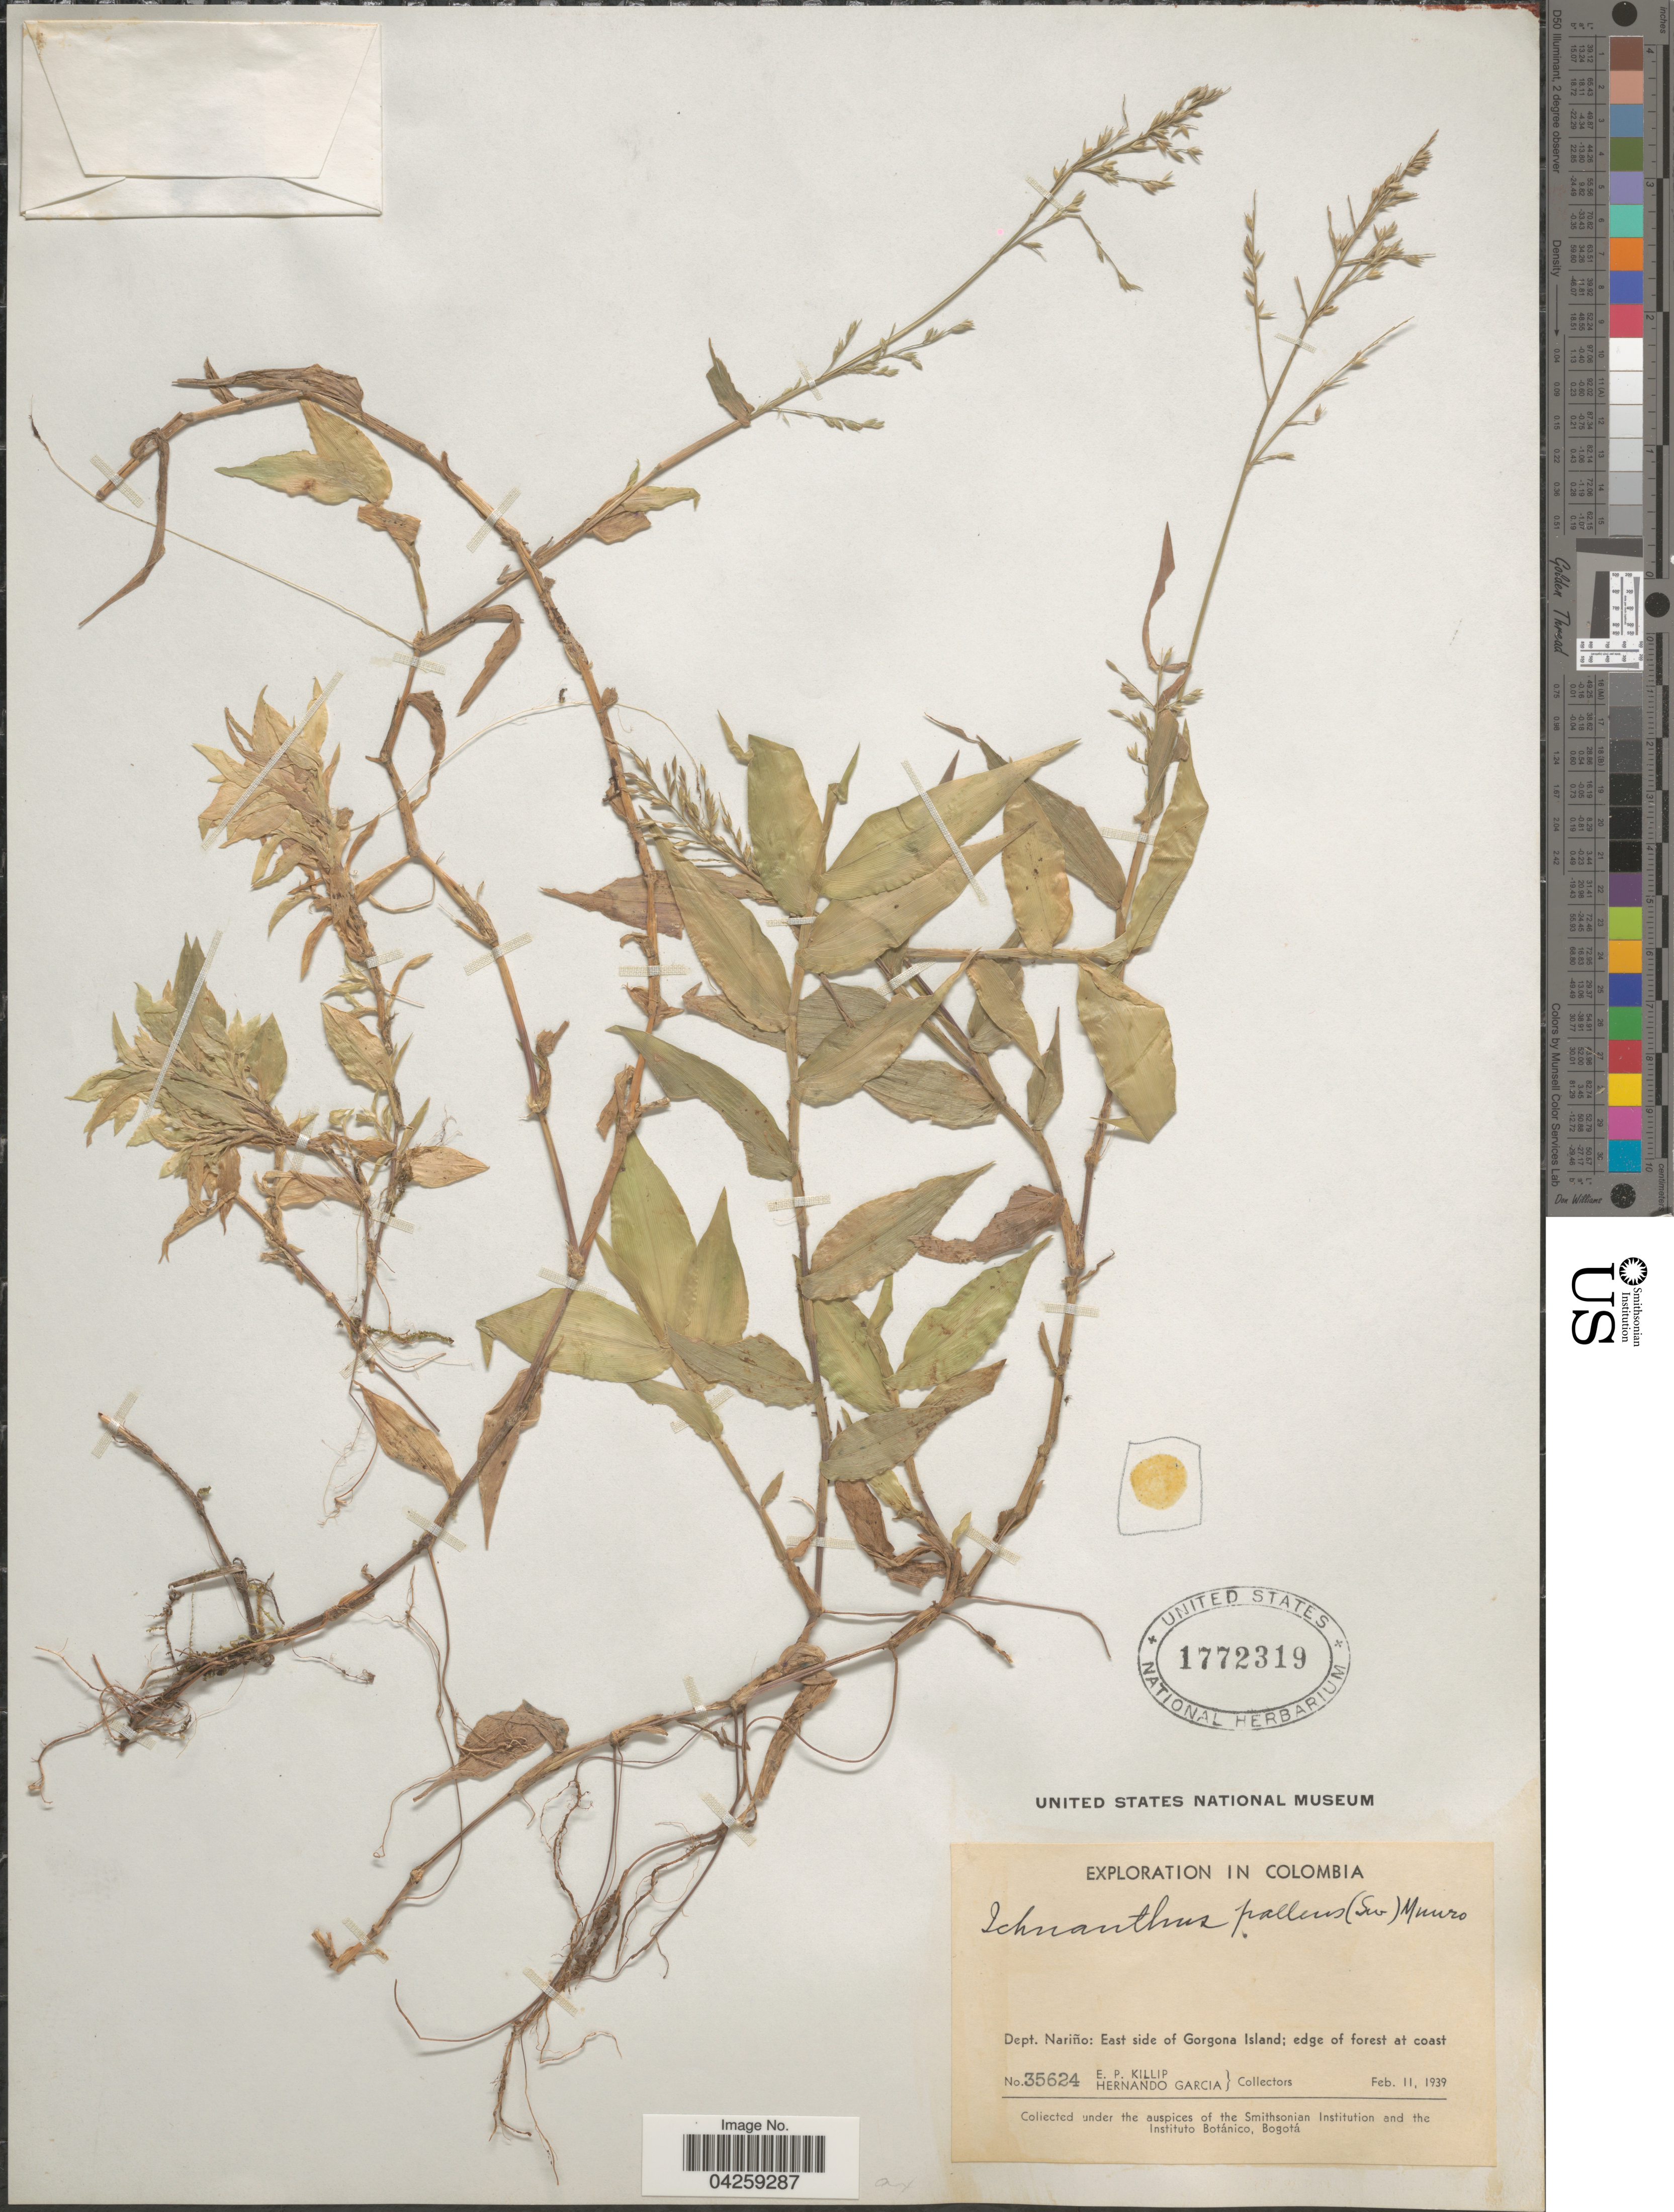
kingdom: Plantae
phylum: Tracheophyta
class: Liliopsida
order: Poales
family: Poaceae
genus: Ichnanthus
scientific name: Ichnanthus pallens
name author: (Sw.) Munro ex Benth.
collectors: E. P. Killip & H. Garcia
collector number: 35624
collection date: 1939-02-11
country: Colombia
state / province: Nariño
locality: Exploration in Colombia. Dept. Nariño: East side of Gorgona Island; edge of forest at coast.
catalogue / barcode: US 1772319